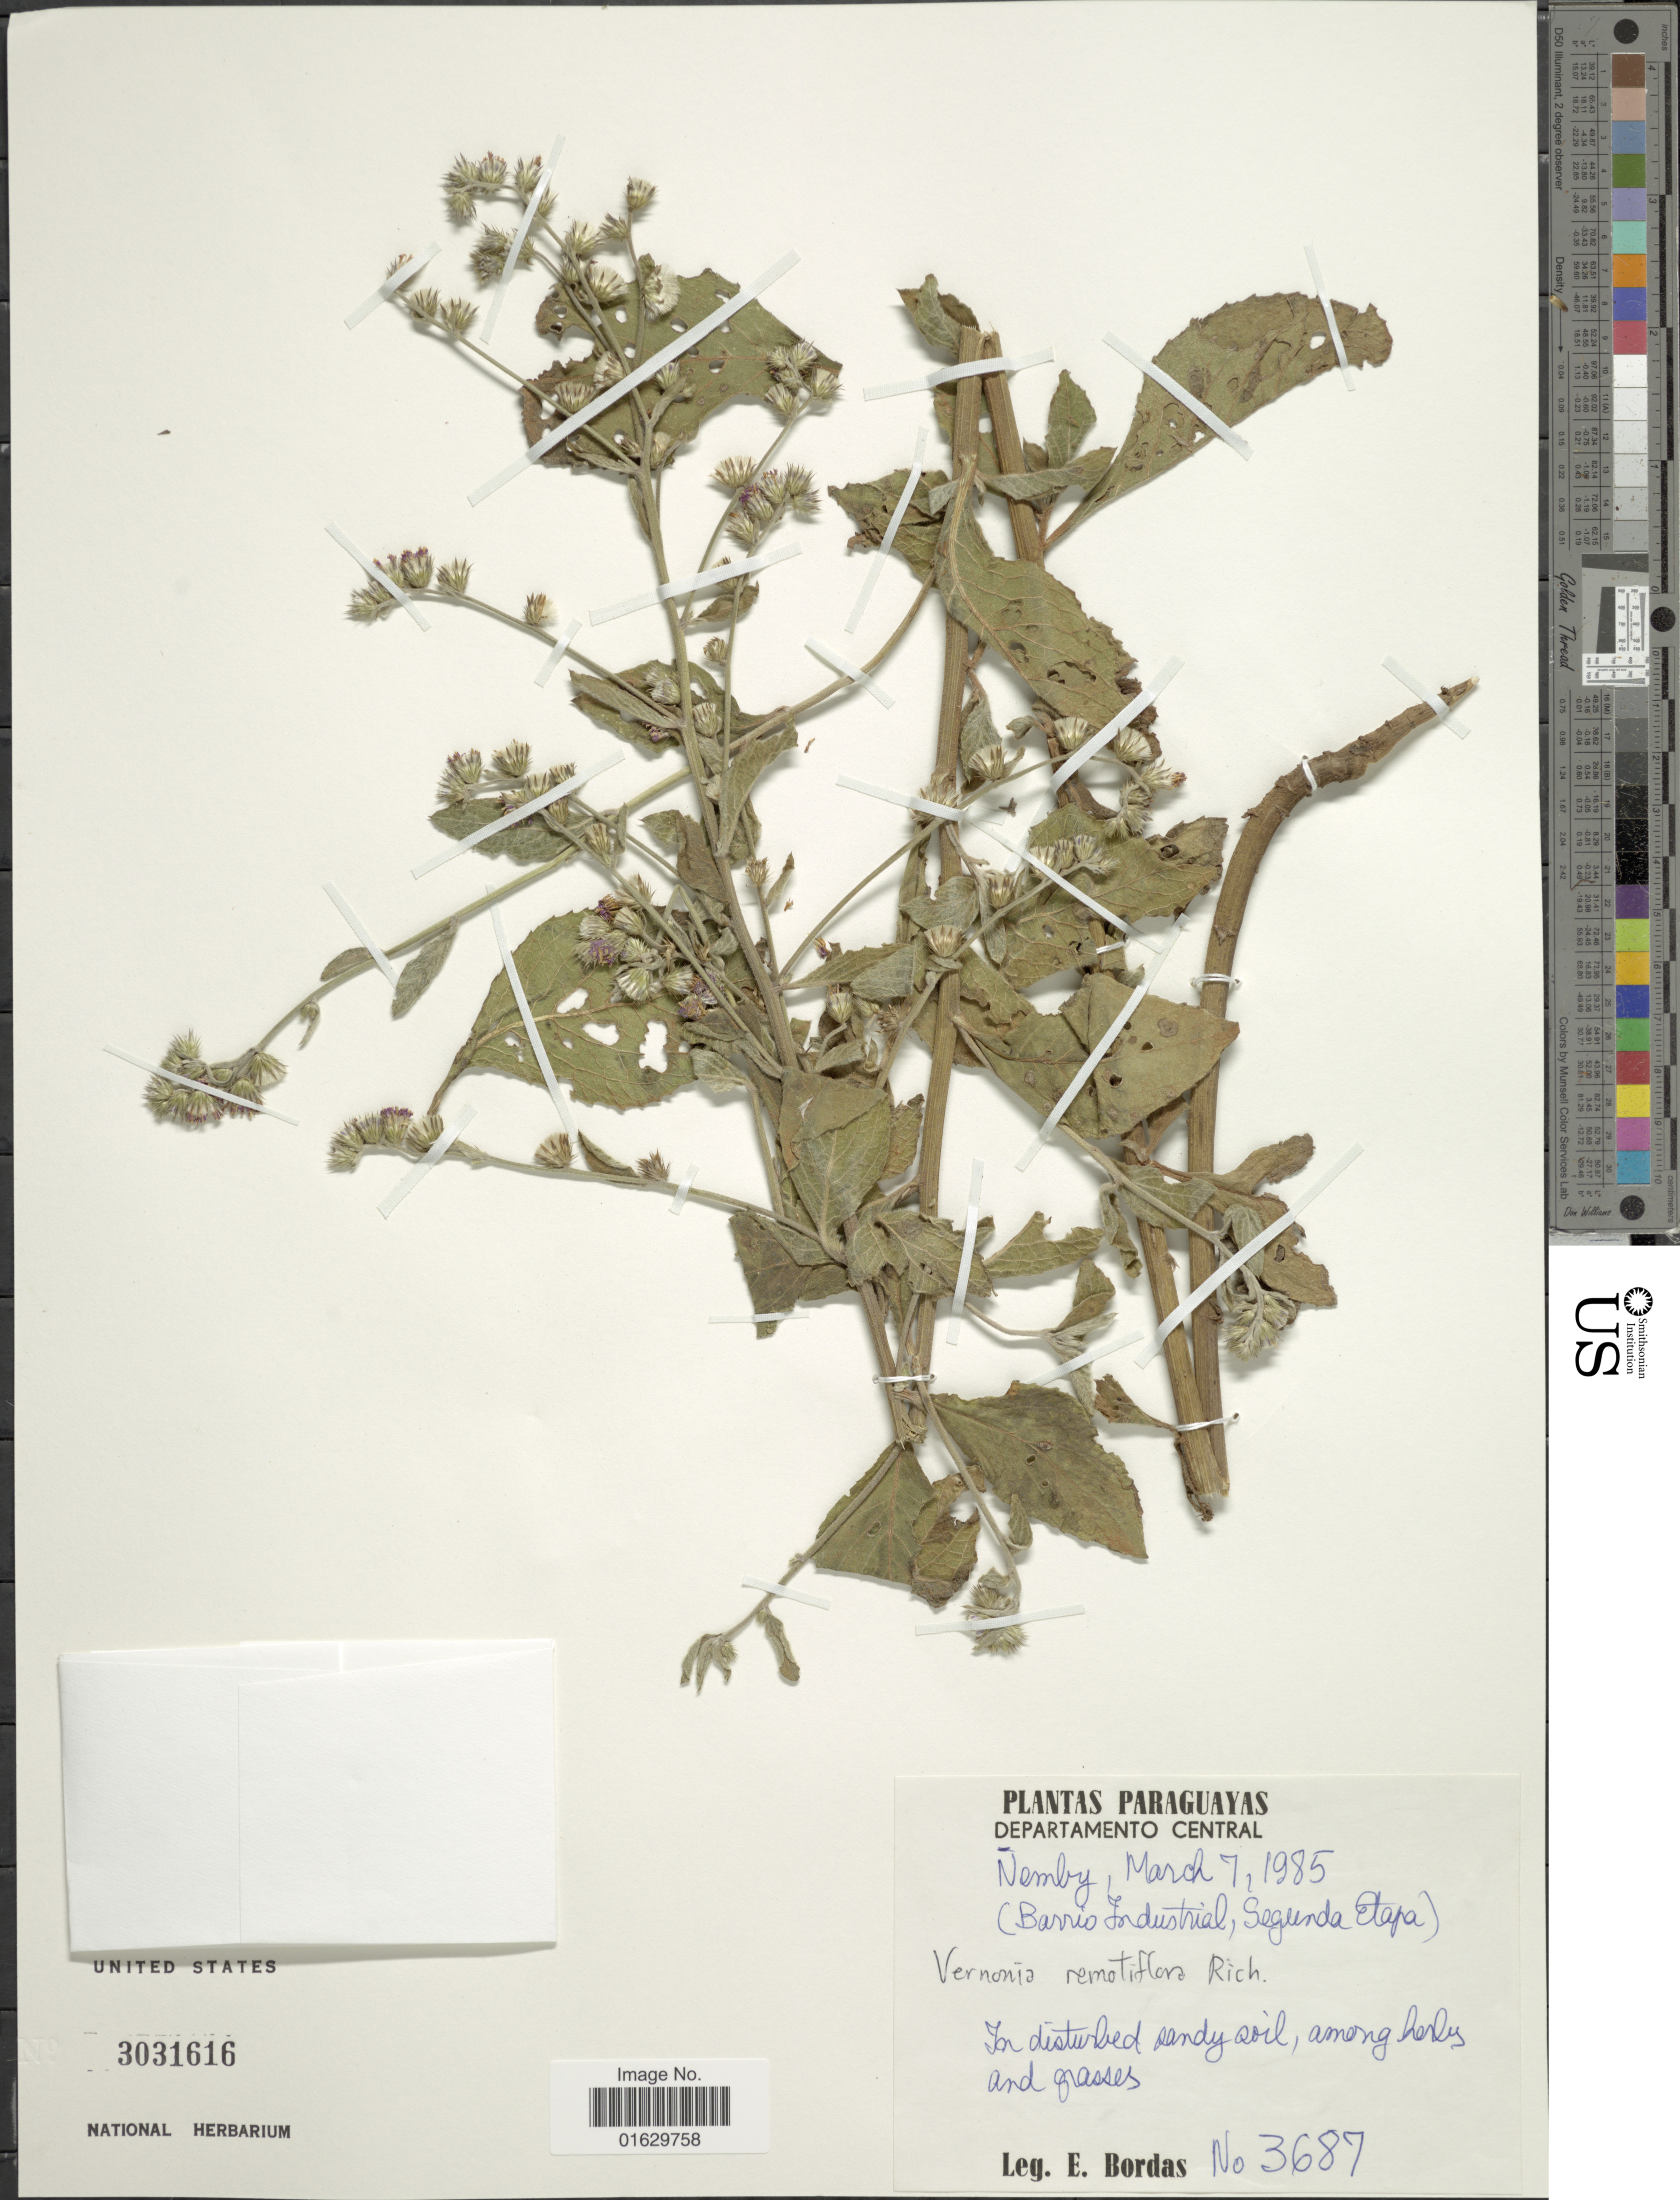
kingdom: Plantae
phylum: Tracheophyta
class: Magnoliopsida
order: Asterales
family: Asteraceae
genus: Lepidaploa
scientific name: Lepidaploa remotiflora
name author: (Rich.) H. Rob.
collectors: E. Bordas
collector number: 3687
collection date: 1985-03-07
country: Paraguay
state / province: Central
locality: Departamento Central, Nemby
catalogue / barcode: US 3031616